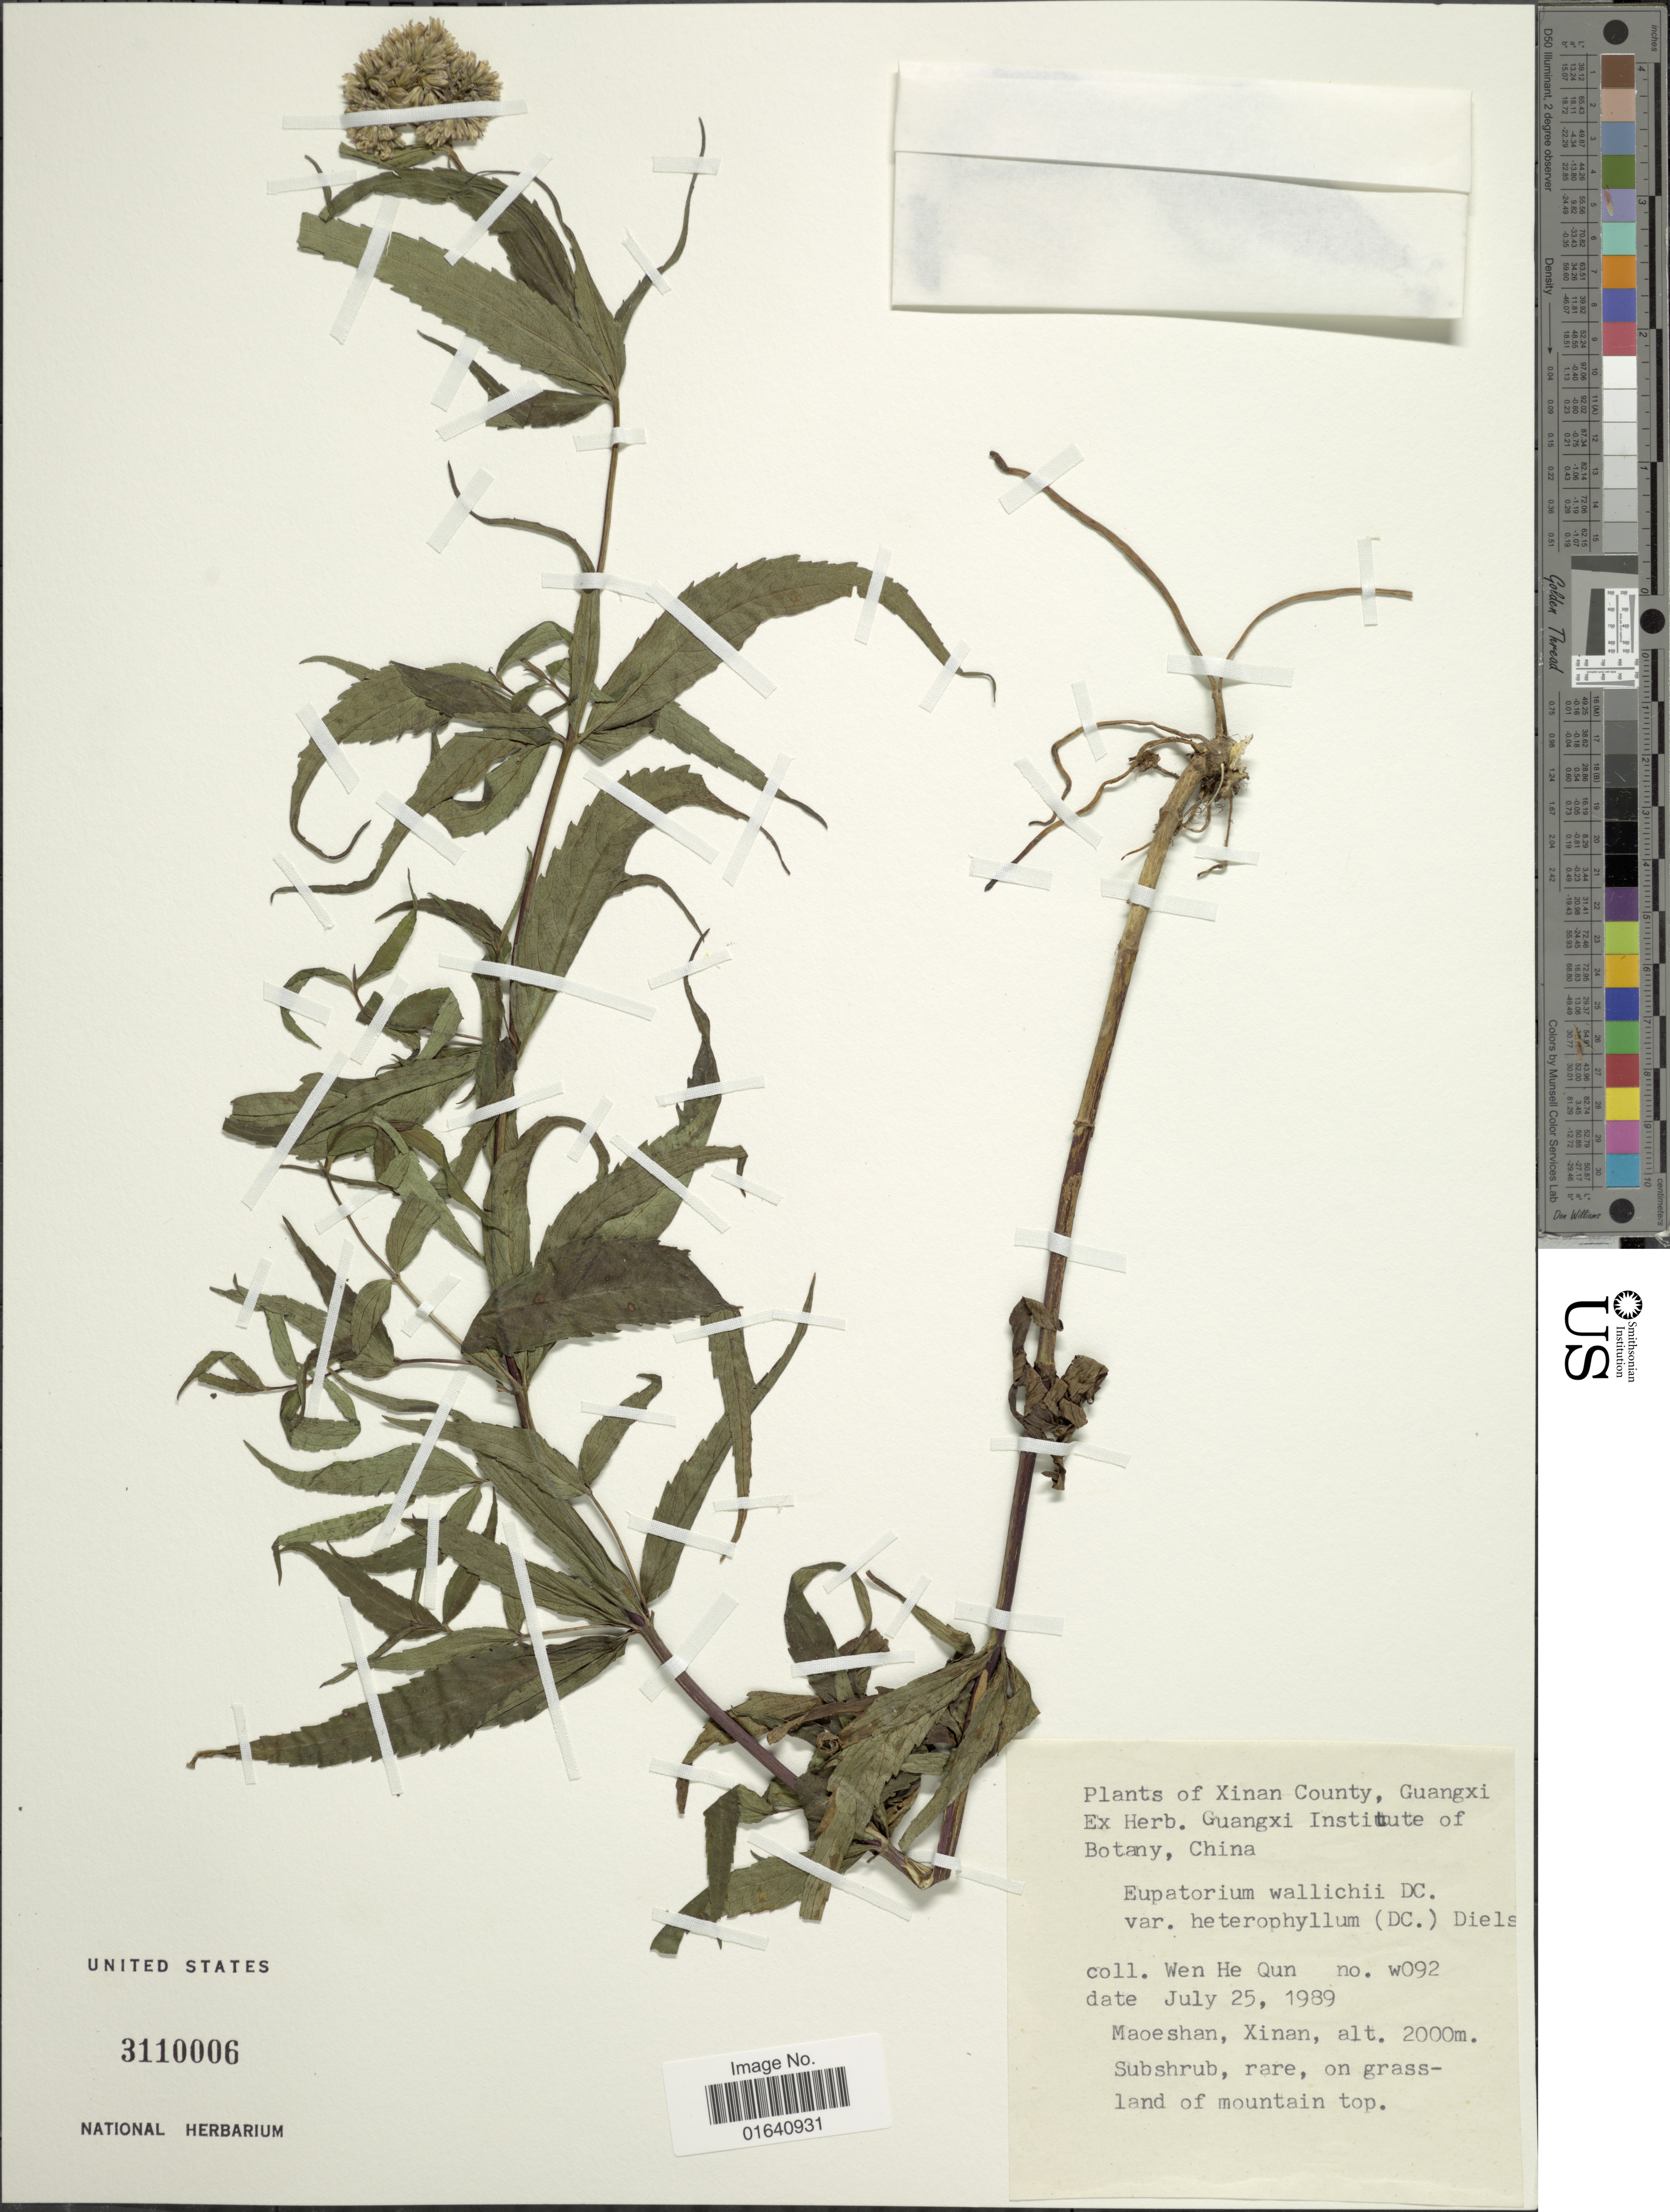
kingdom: Plantae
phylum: Tracheophyta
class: Magnoliopsida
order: Asterales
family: Asteraceae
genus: Eupatorium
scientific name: Eupatorium wallichii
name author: DC.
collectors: H. Wen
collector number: W092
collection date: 1989-07-25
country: China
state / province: Guangxi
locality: Xinan County, Maoeshan, Xinan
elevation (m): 2000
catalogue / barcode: US 3110006